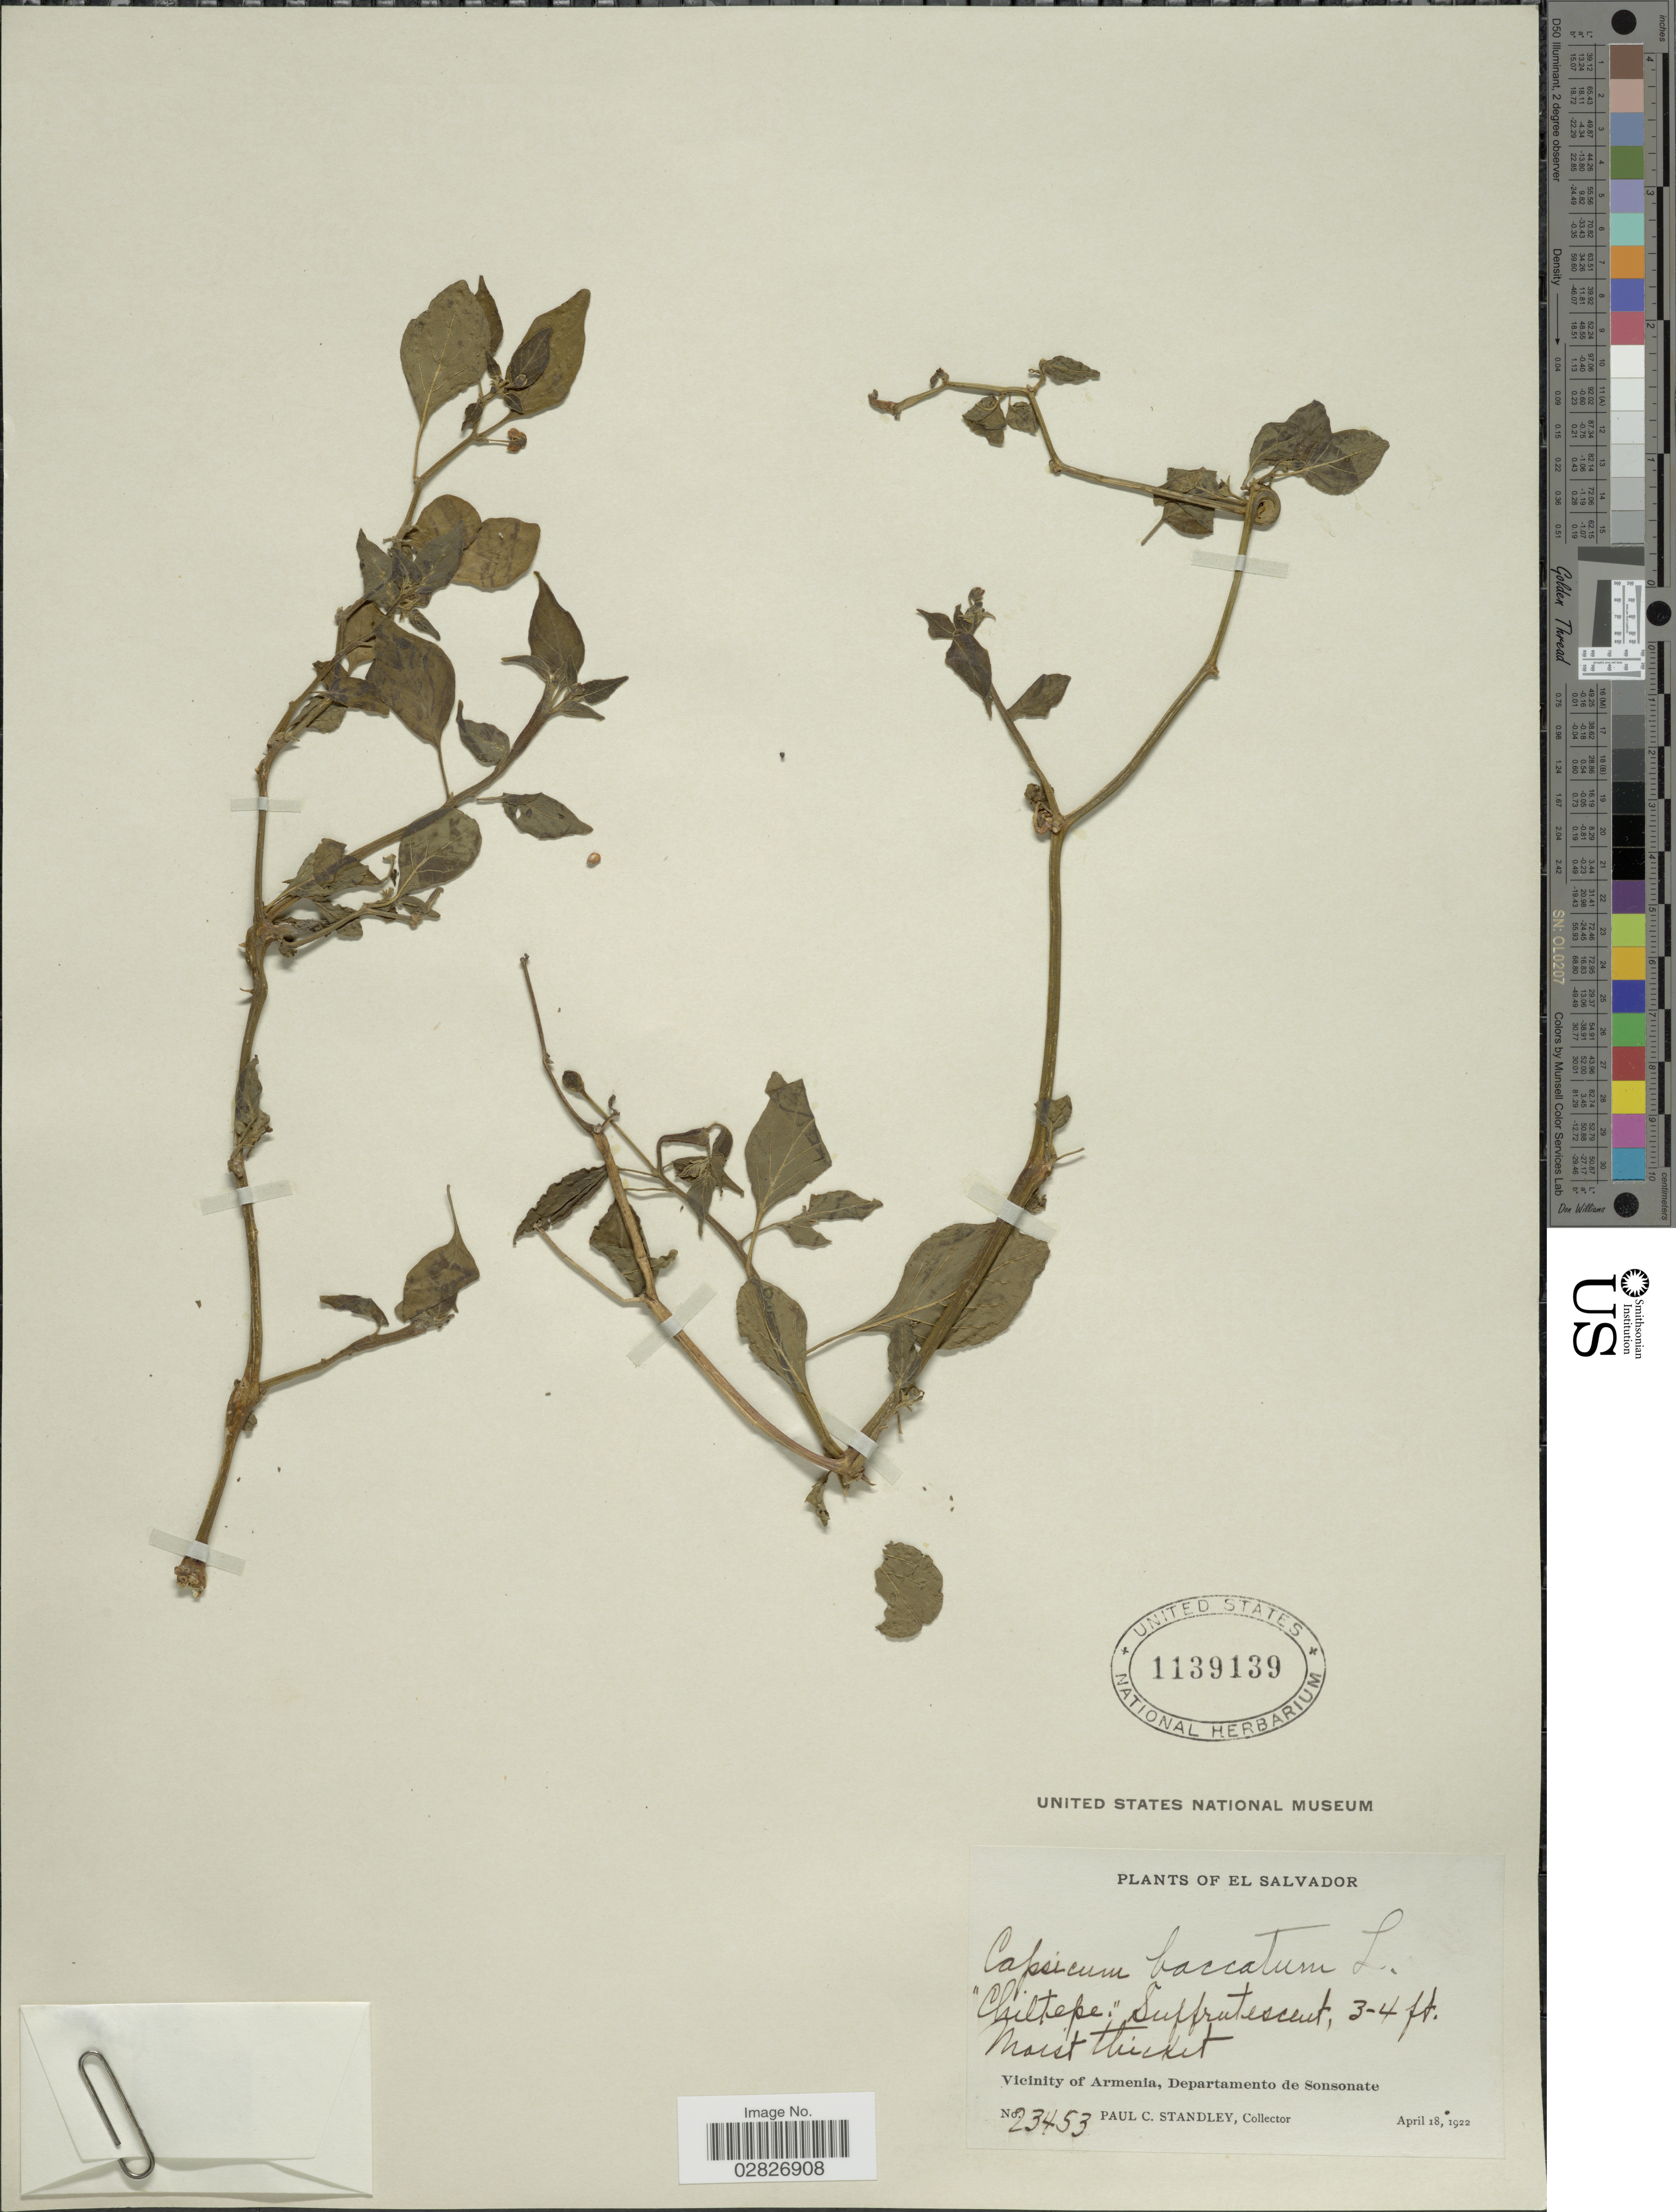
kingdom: Plantae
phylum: Tracheophyta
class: Magnoliopsida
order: Solanales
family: Solanaceae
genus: Capsicum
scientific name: Capsicum baccatum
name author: L.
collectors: P. C. Standley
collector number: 23453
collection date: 1922-04-18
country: El Salvador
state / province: Sonsonate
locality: Vicinity of Armenia, Departamento de Sonsonate.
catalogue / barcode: US 1139139